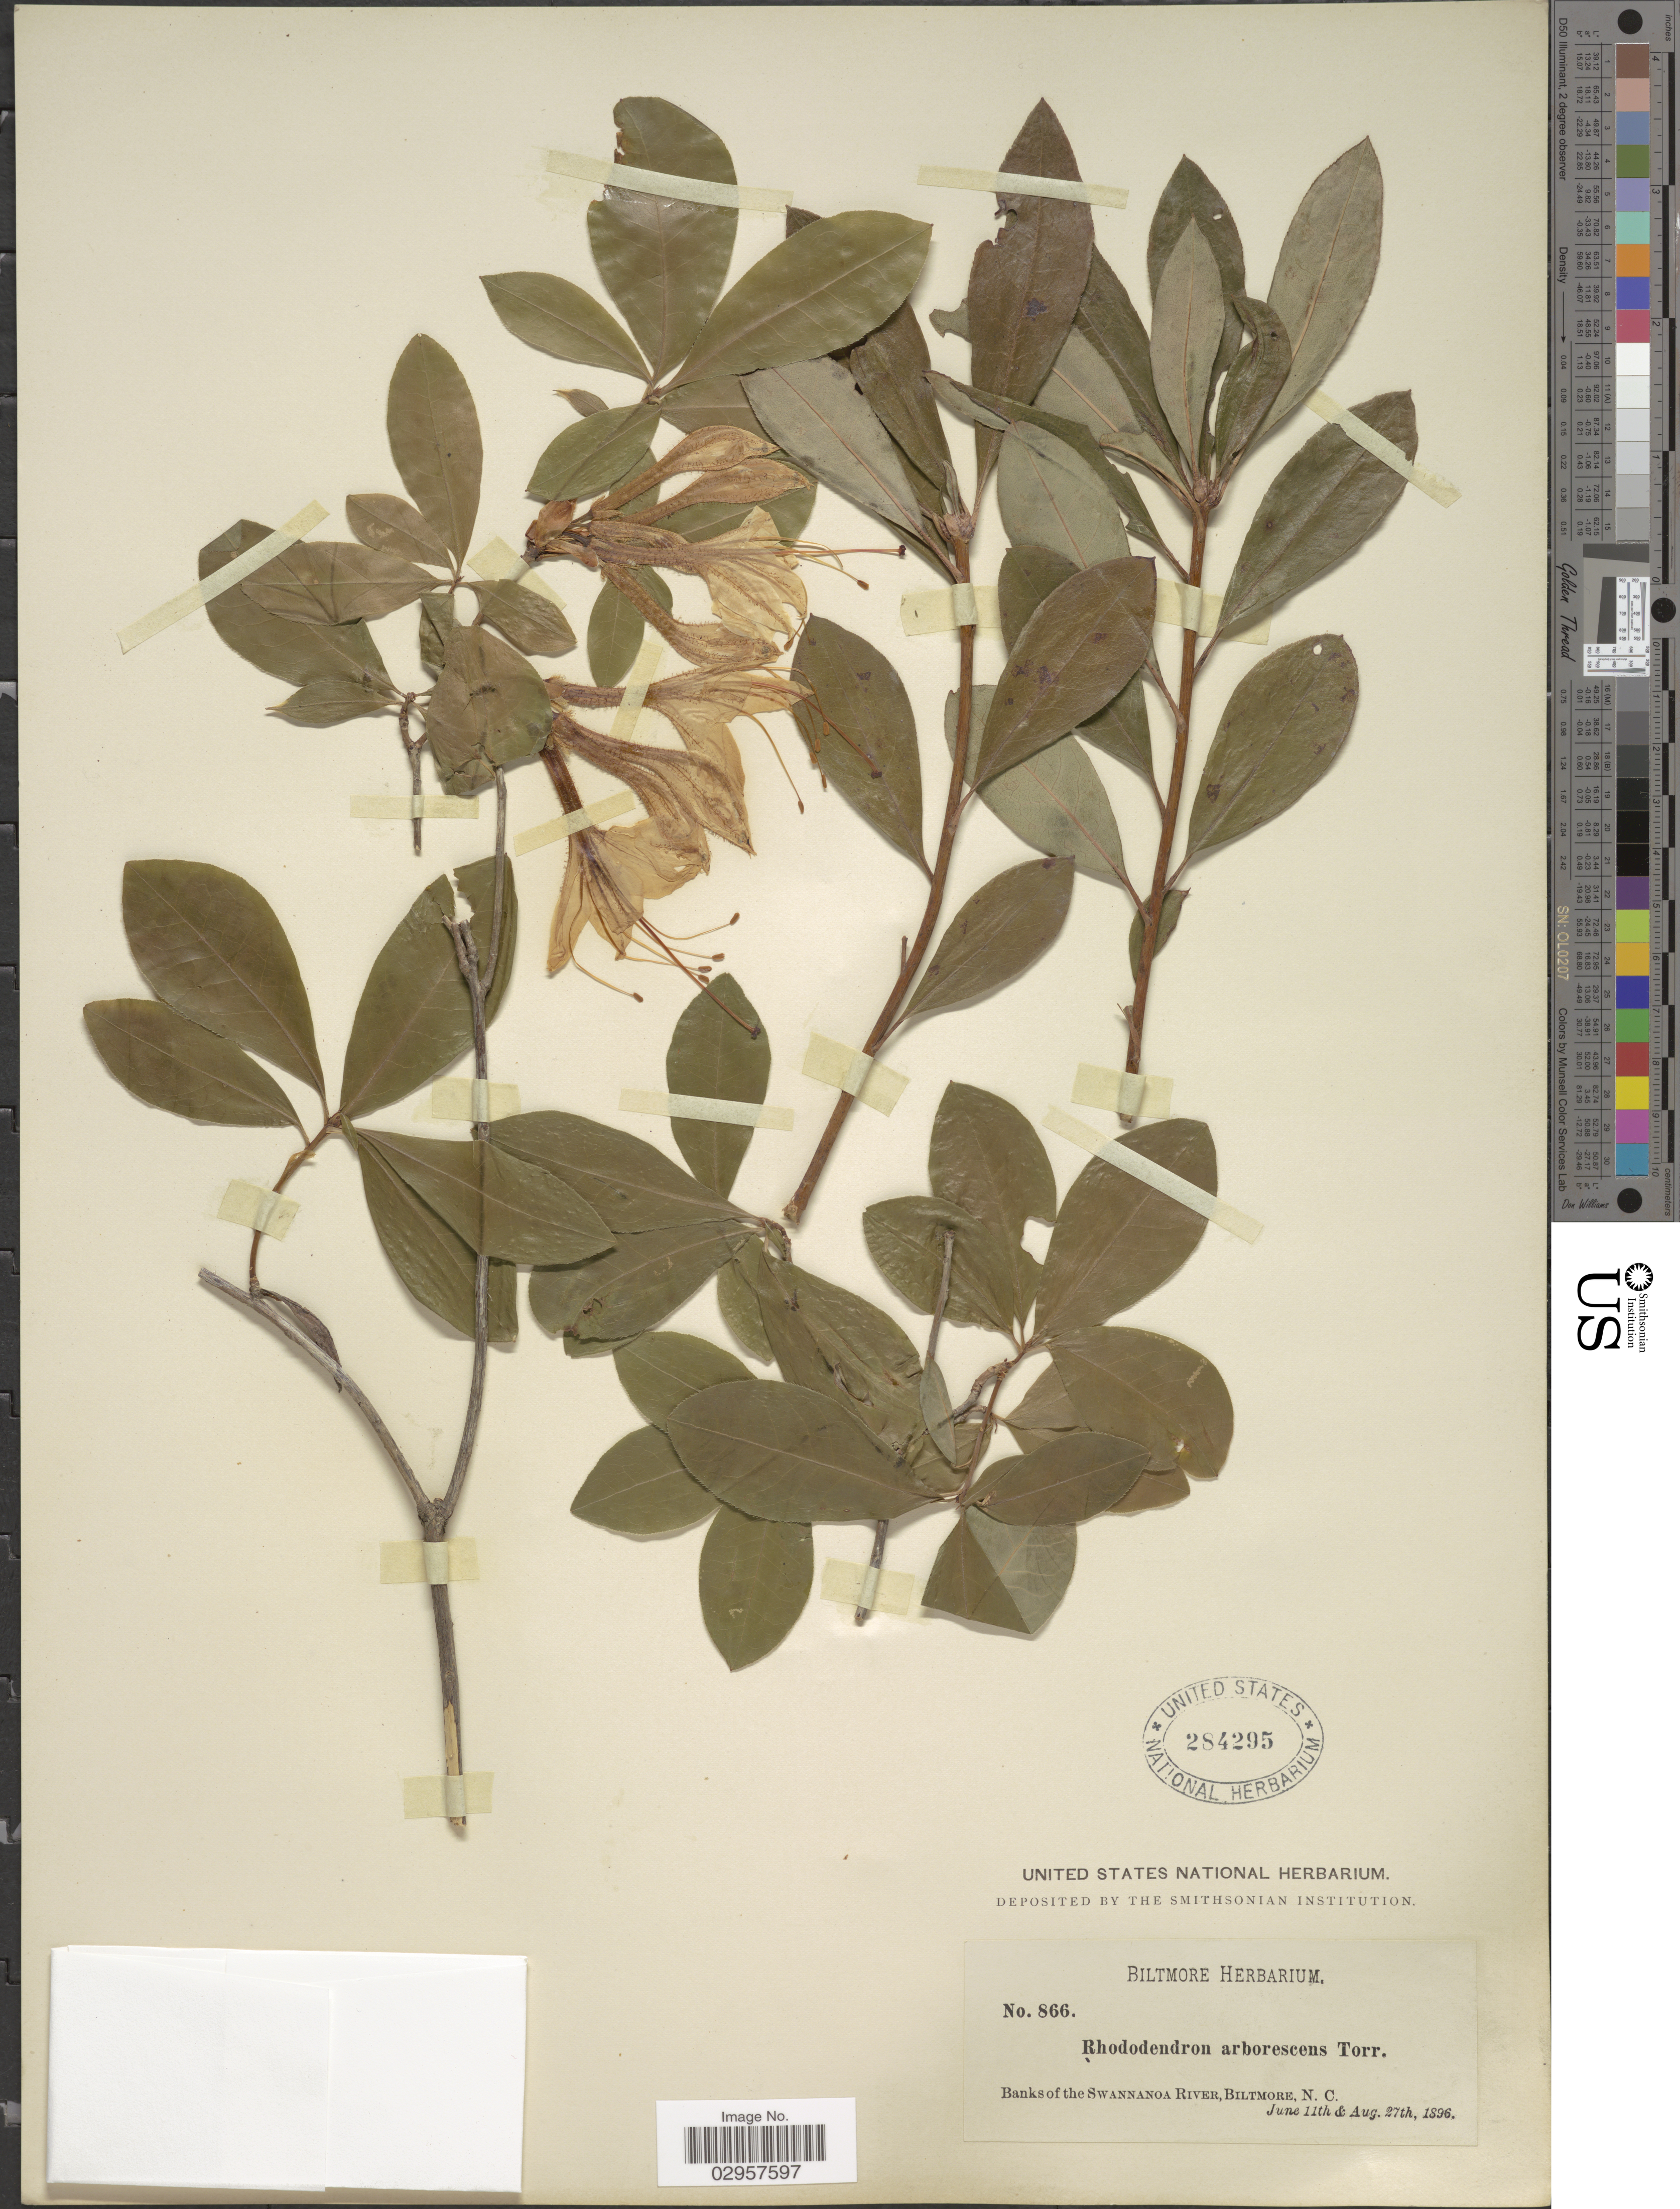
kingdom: Plantae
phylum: Tracheophyta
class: Magnoliopsida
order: Ericales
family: Ericaceae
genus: Rhododendron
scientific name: Rhododendron arborescens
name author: (Pursh) Torr.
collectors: ex herb. Biltmore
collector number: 866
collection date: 1896-06-11/1896-08-27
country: United States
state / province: North Carolina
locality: Banks of the Swannanoa River, Biltmore.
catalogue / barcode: US 284295